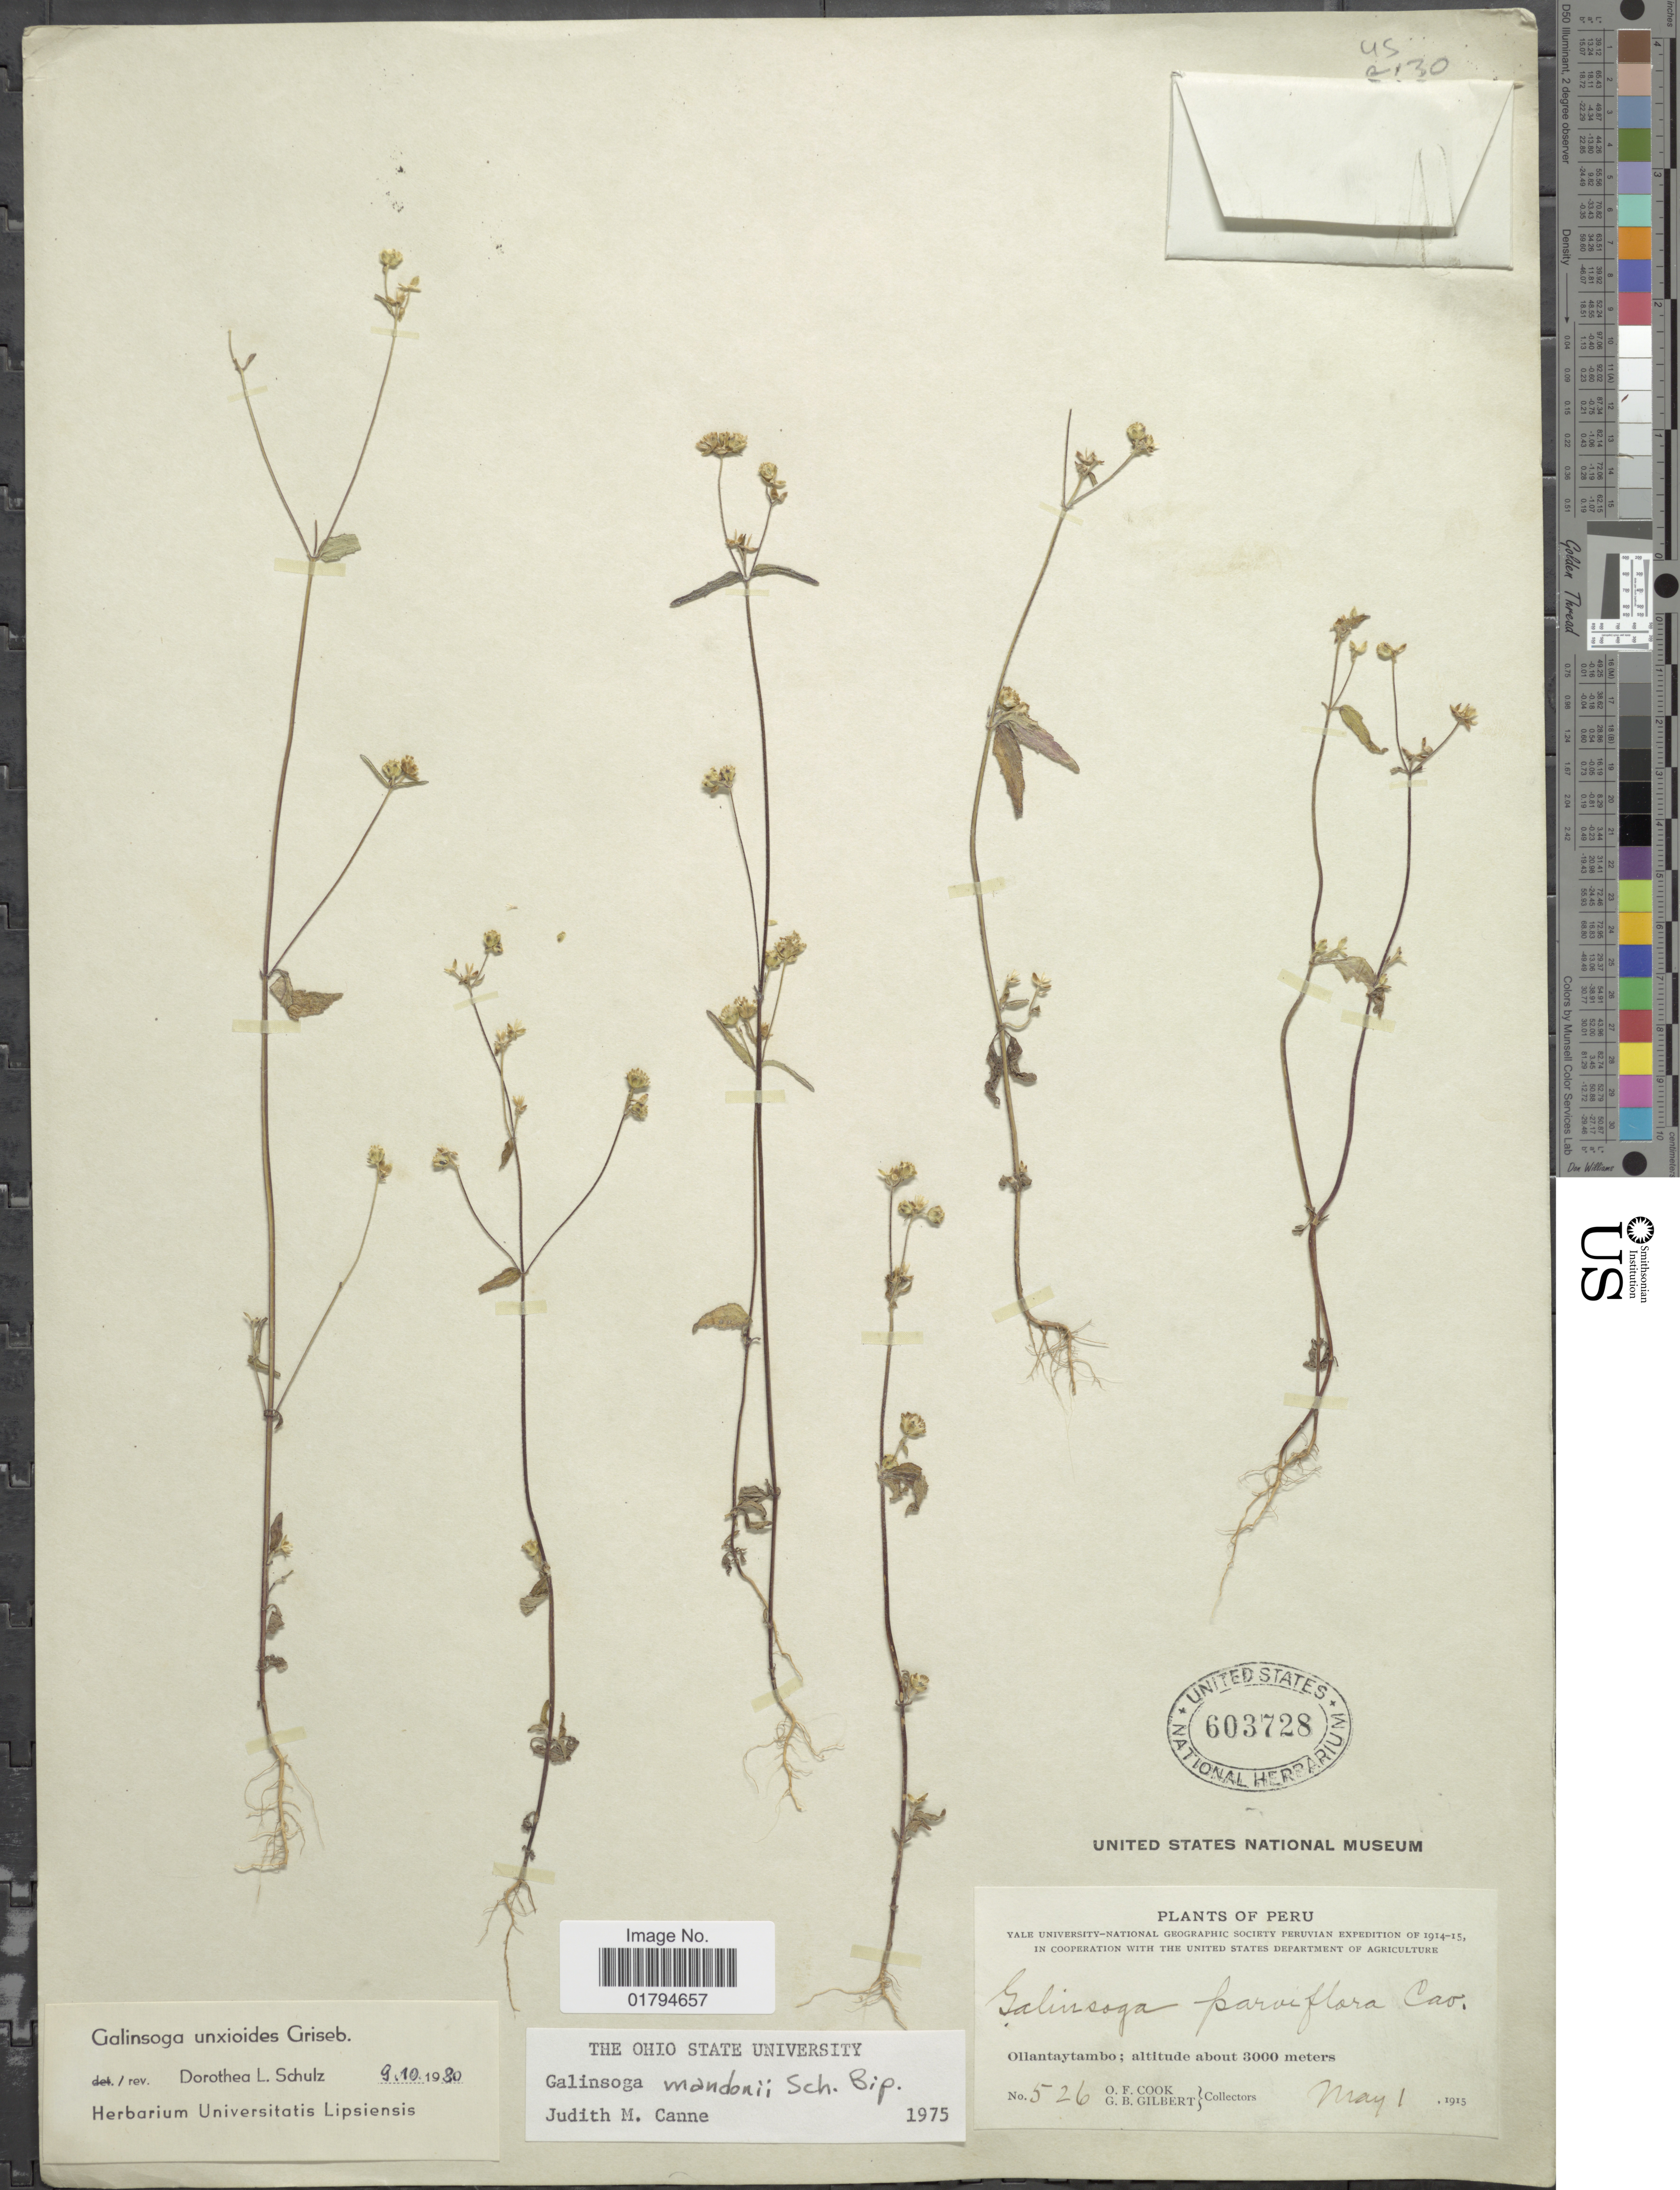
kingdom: Plantae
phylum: Tracheophyta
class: Magnoliopsida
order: Asterales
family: Asteraceae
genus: Galinsoga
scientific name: Galinsoga unxioides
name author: Griseb.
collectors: O. F. Cook & G. B. Gilbert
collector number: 526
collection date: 1915-05-01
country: Peru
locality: Ollantaytambo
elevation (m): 3000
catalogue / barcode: US 603728